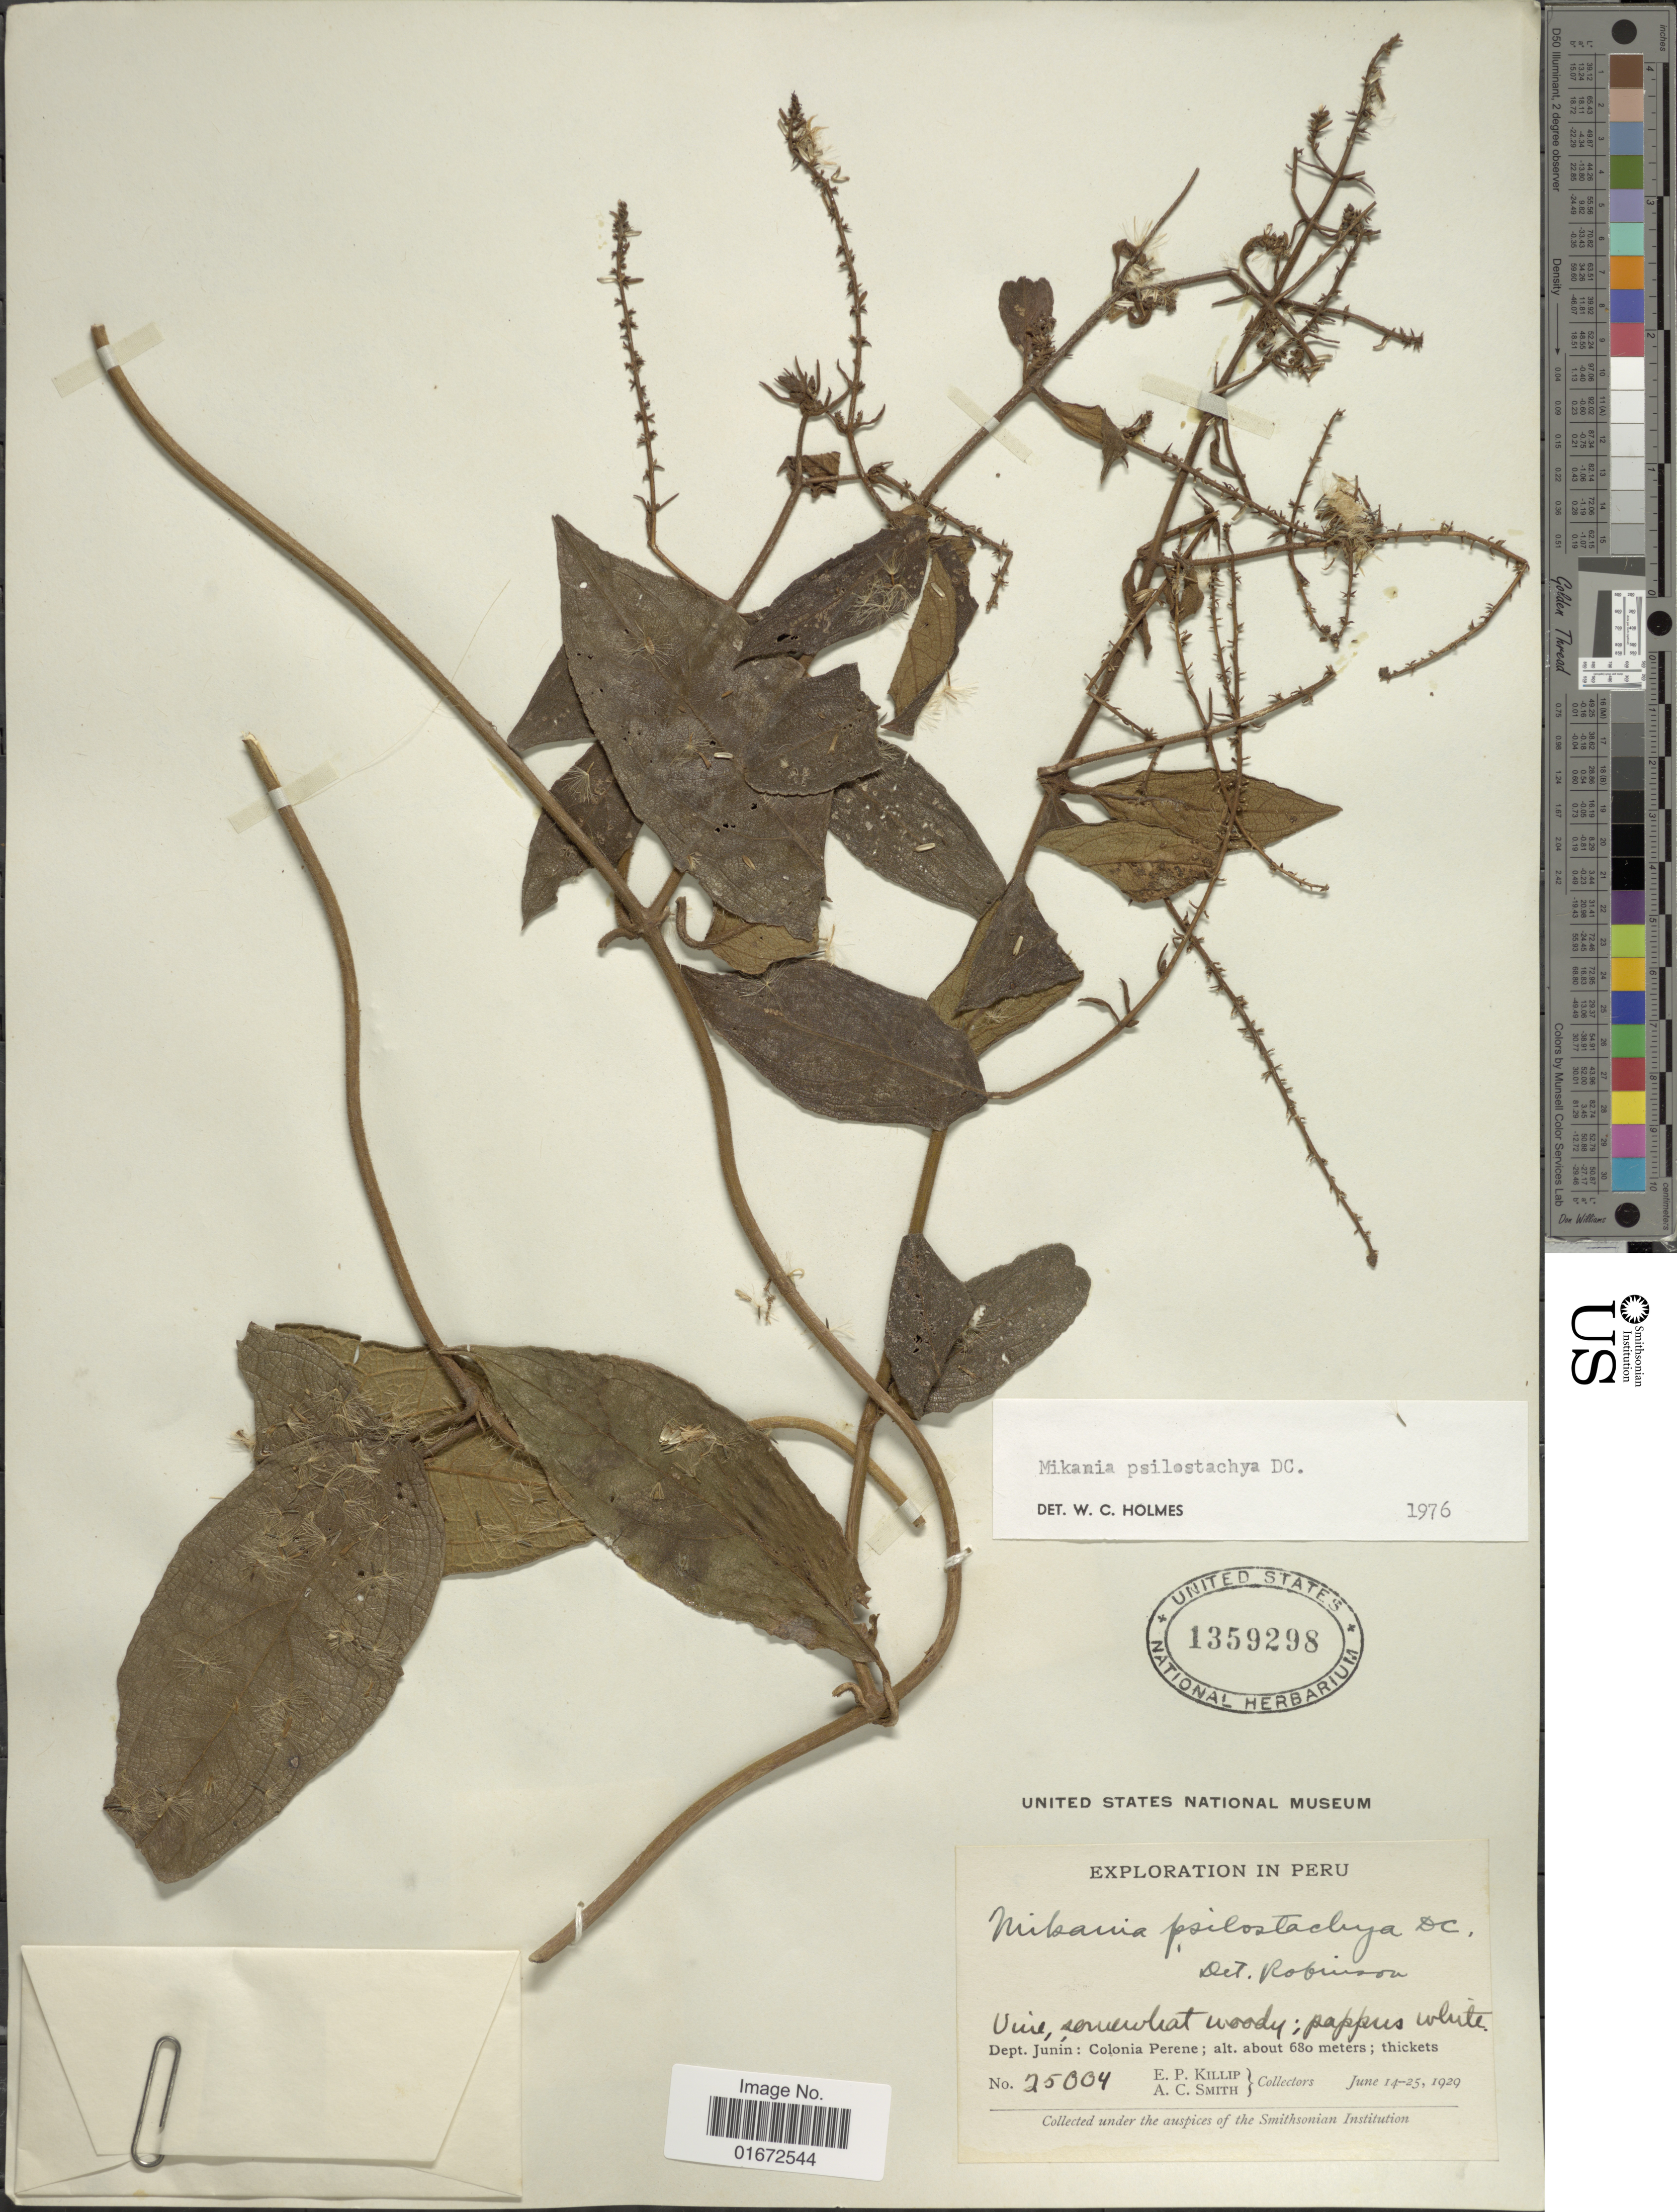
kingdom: Plantae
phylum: Tracheophyta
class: Magnoliopsida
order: Asterales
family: Asteraceae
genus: Mikania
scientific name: Mikania psilostachya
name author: DC.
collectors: E. P. Killip & A. C. Smith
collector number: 25004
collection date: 1929-06-14/1929-06-25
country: Peru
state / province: Junín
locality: Dept. Junín: Colonia Perene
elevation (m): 680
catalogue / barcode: US 1359298